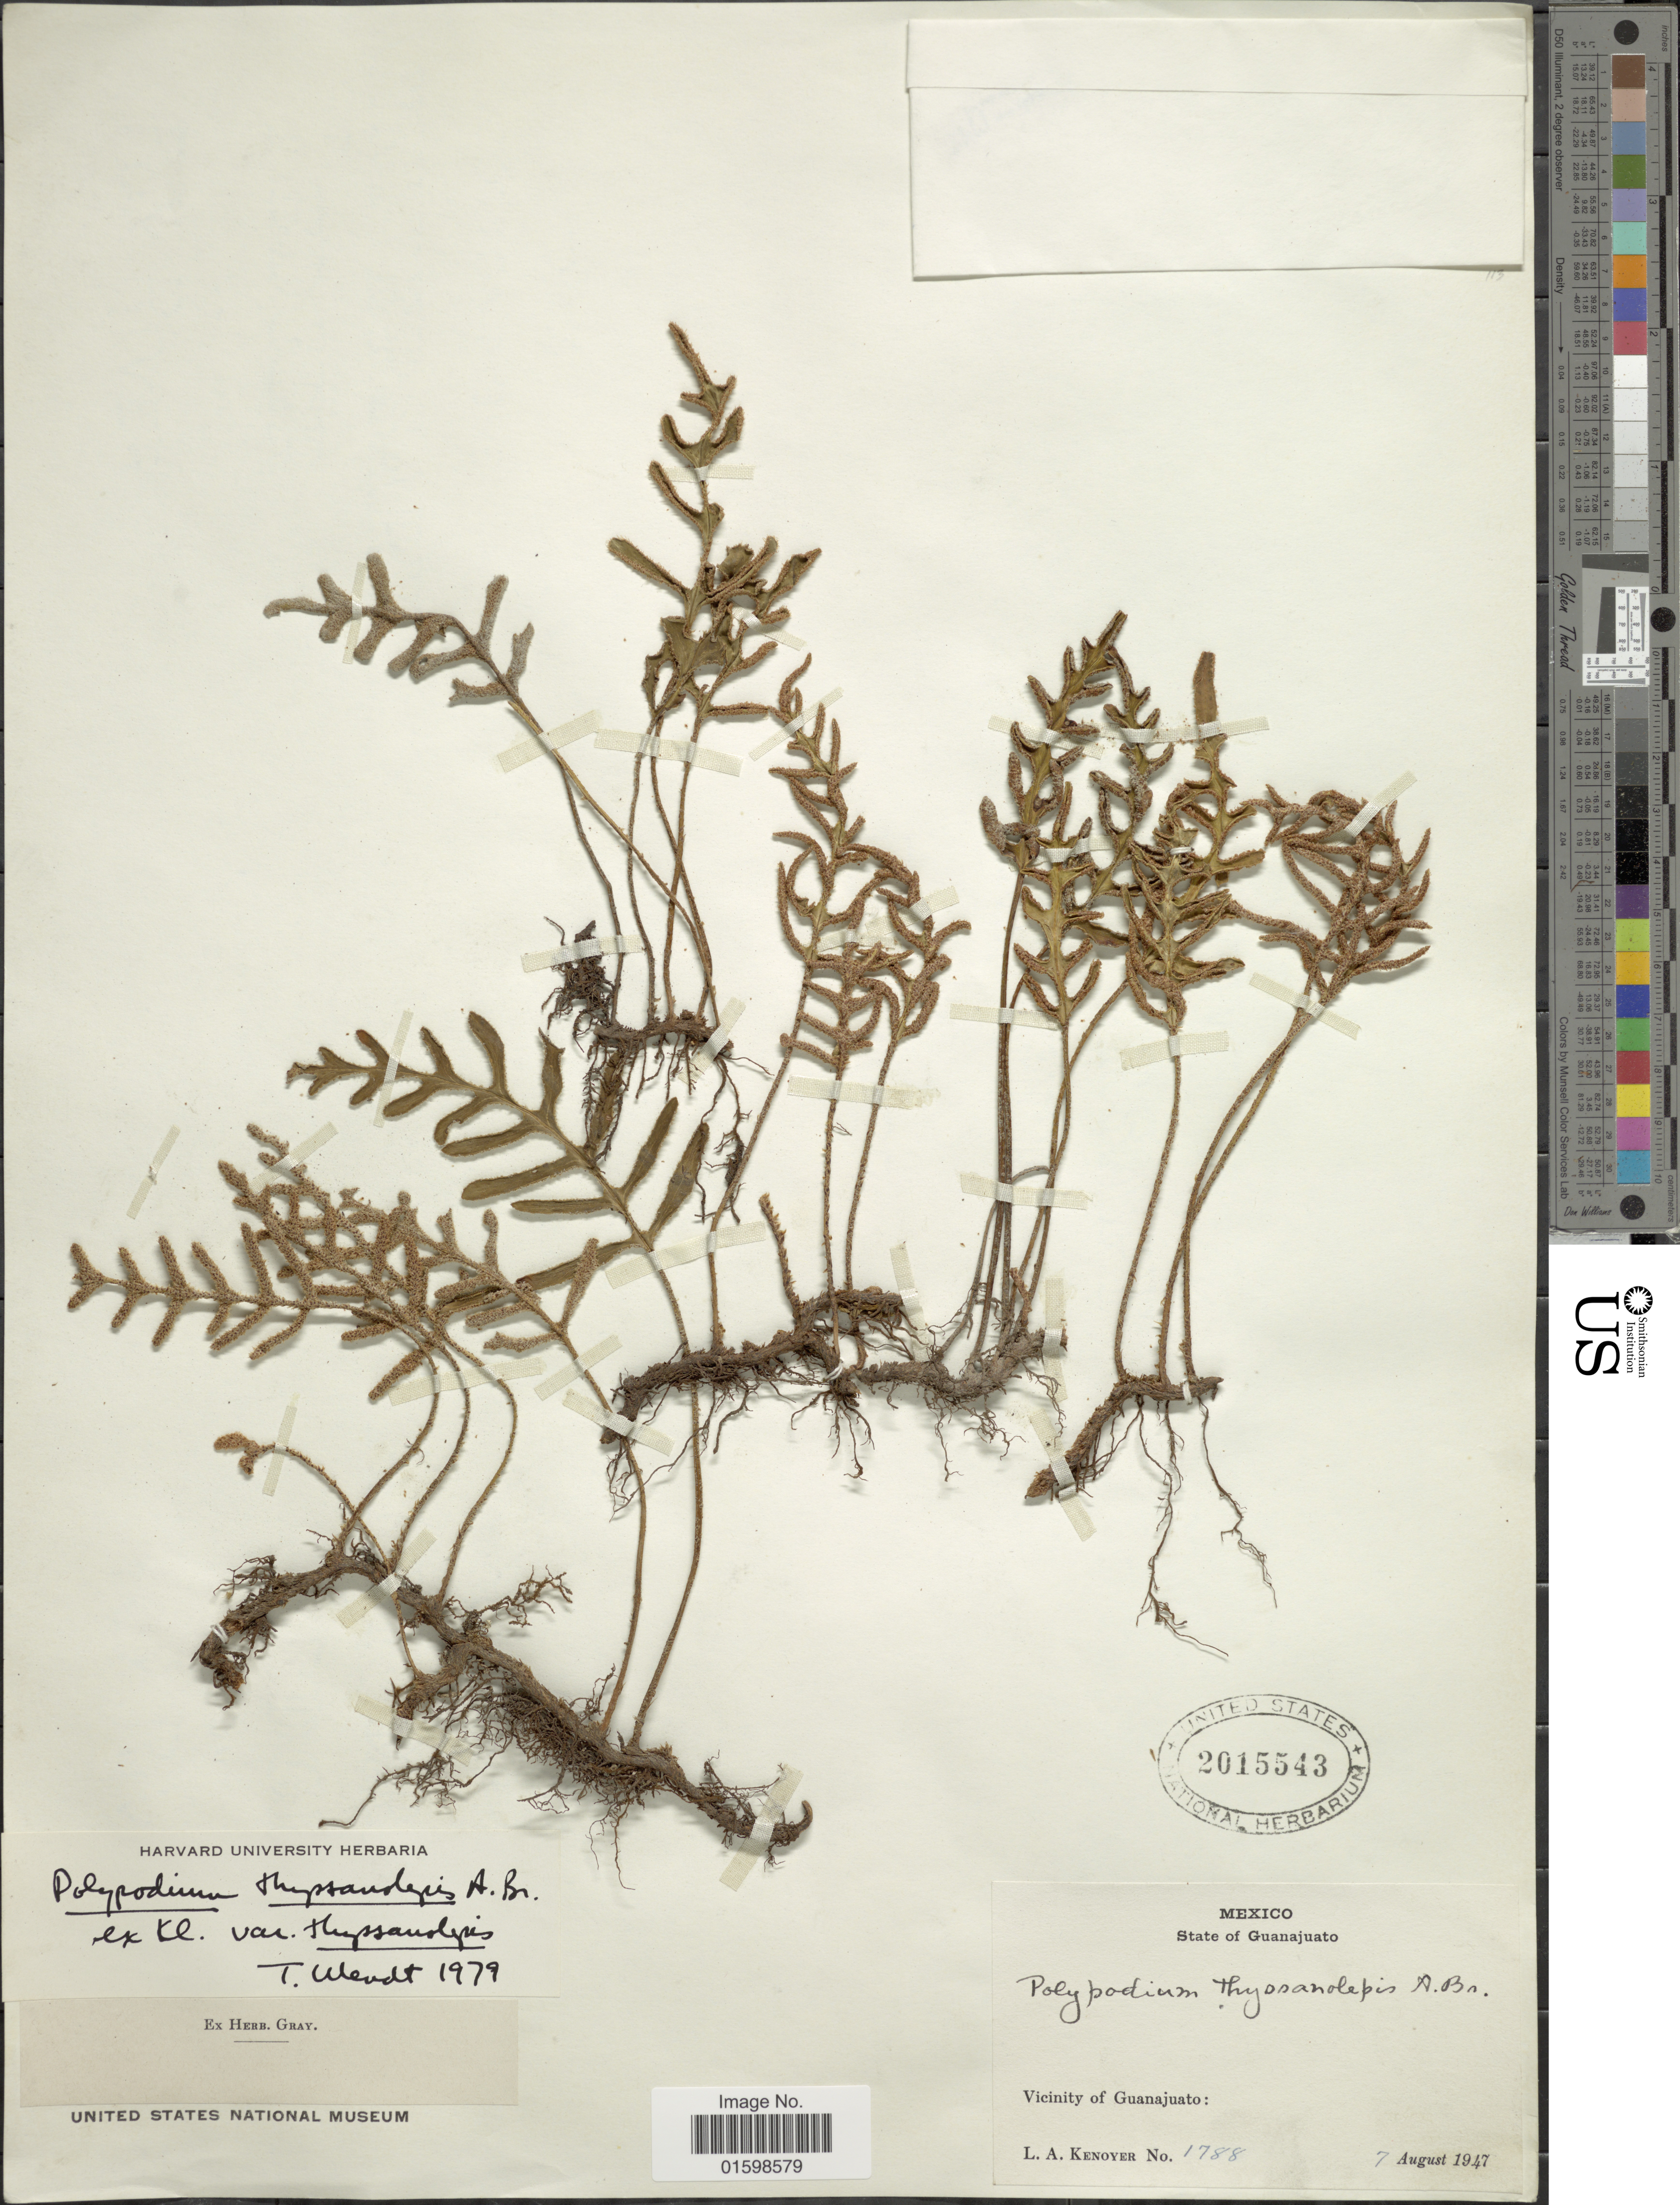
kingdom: Plantae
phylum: Tracheophyta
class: Polypodiopsida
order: Polypodiales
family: Polypodiaceae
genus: Pleopeltis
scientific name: Pleopeltis thyssanolepis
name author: (A. Braun ex Klotzsch) E.G. Andrews & Windham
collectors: L. A. Kenoyer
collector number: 1788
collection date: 1947-08-07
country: Mexico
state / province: Guanajuato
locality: Vicinity of Guanajuato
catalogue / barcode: US 2015543